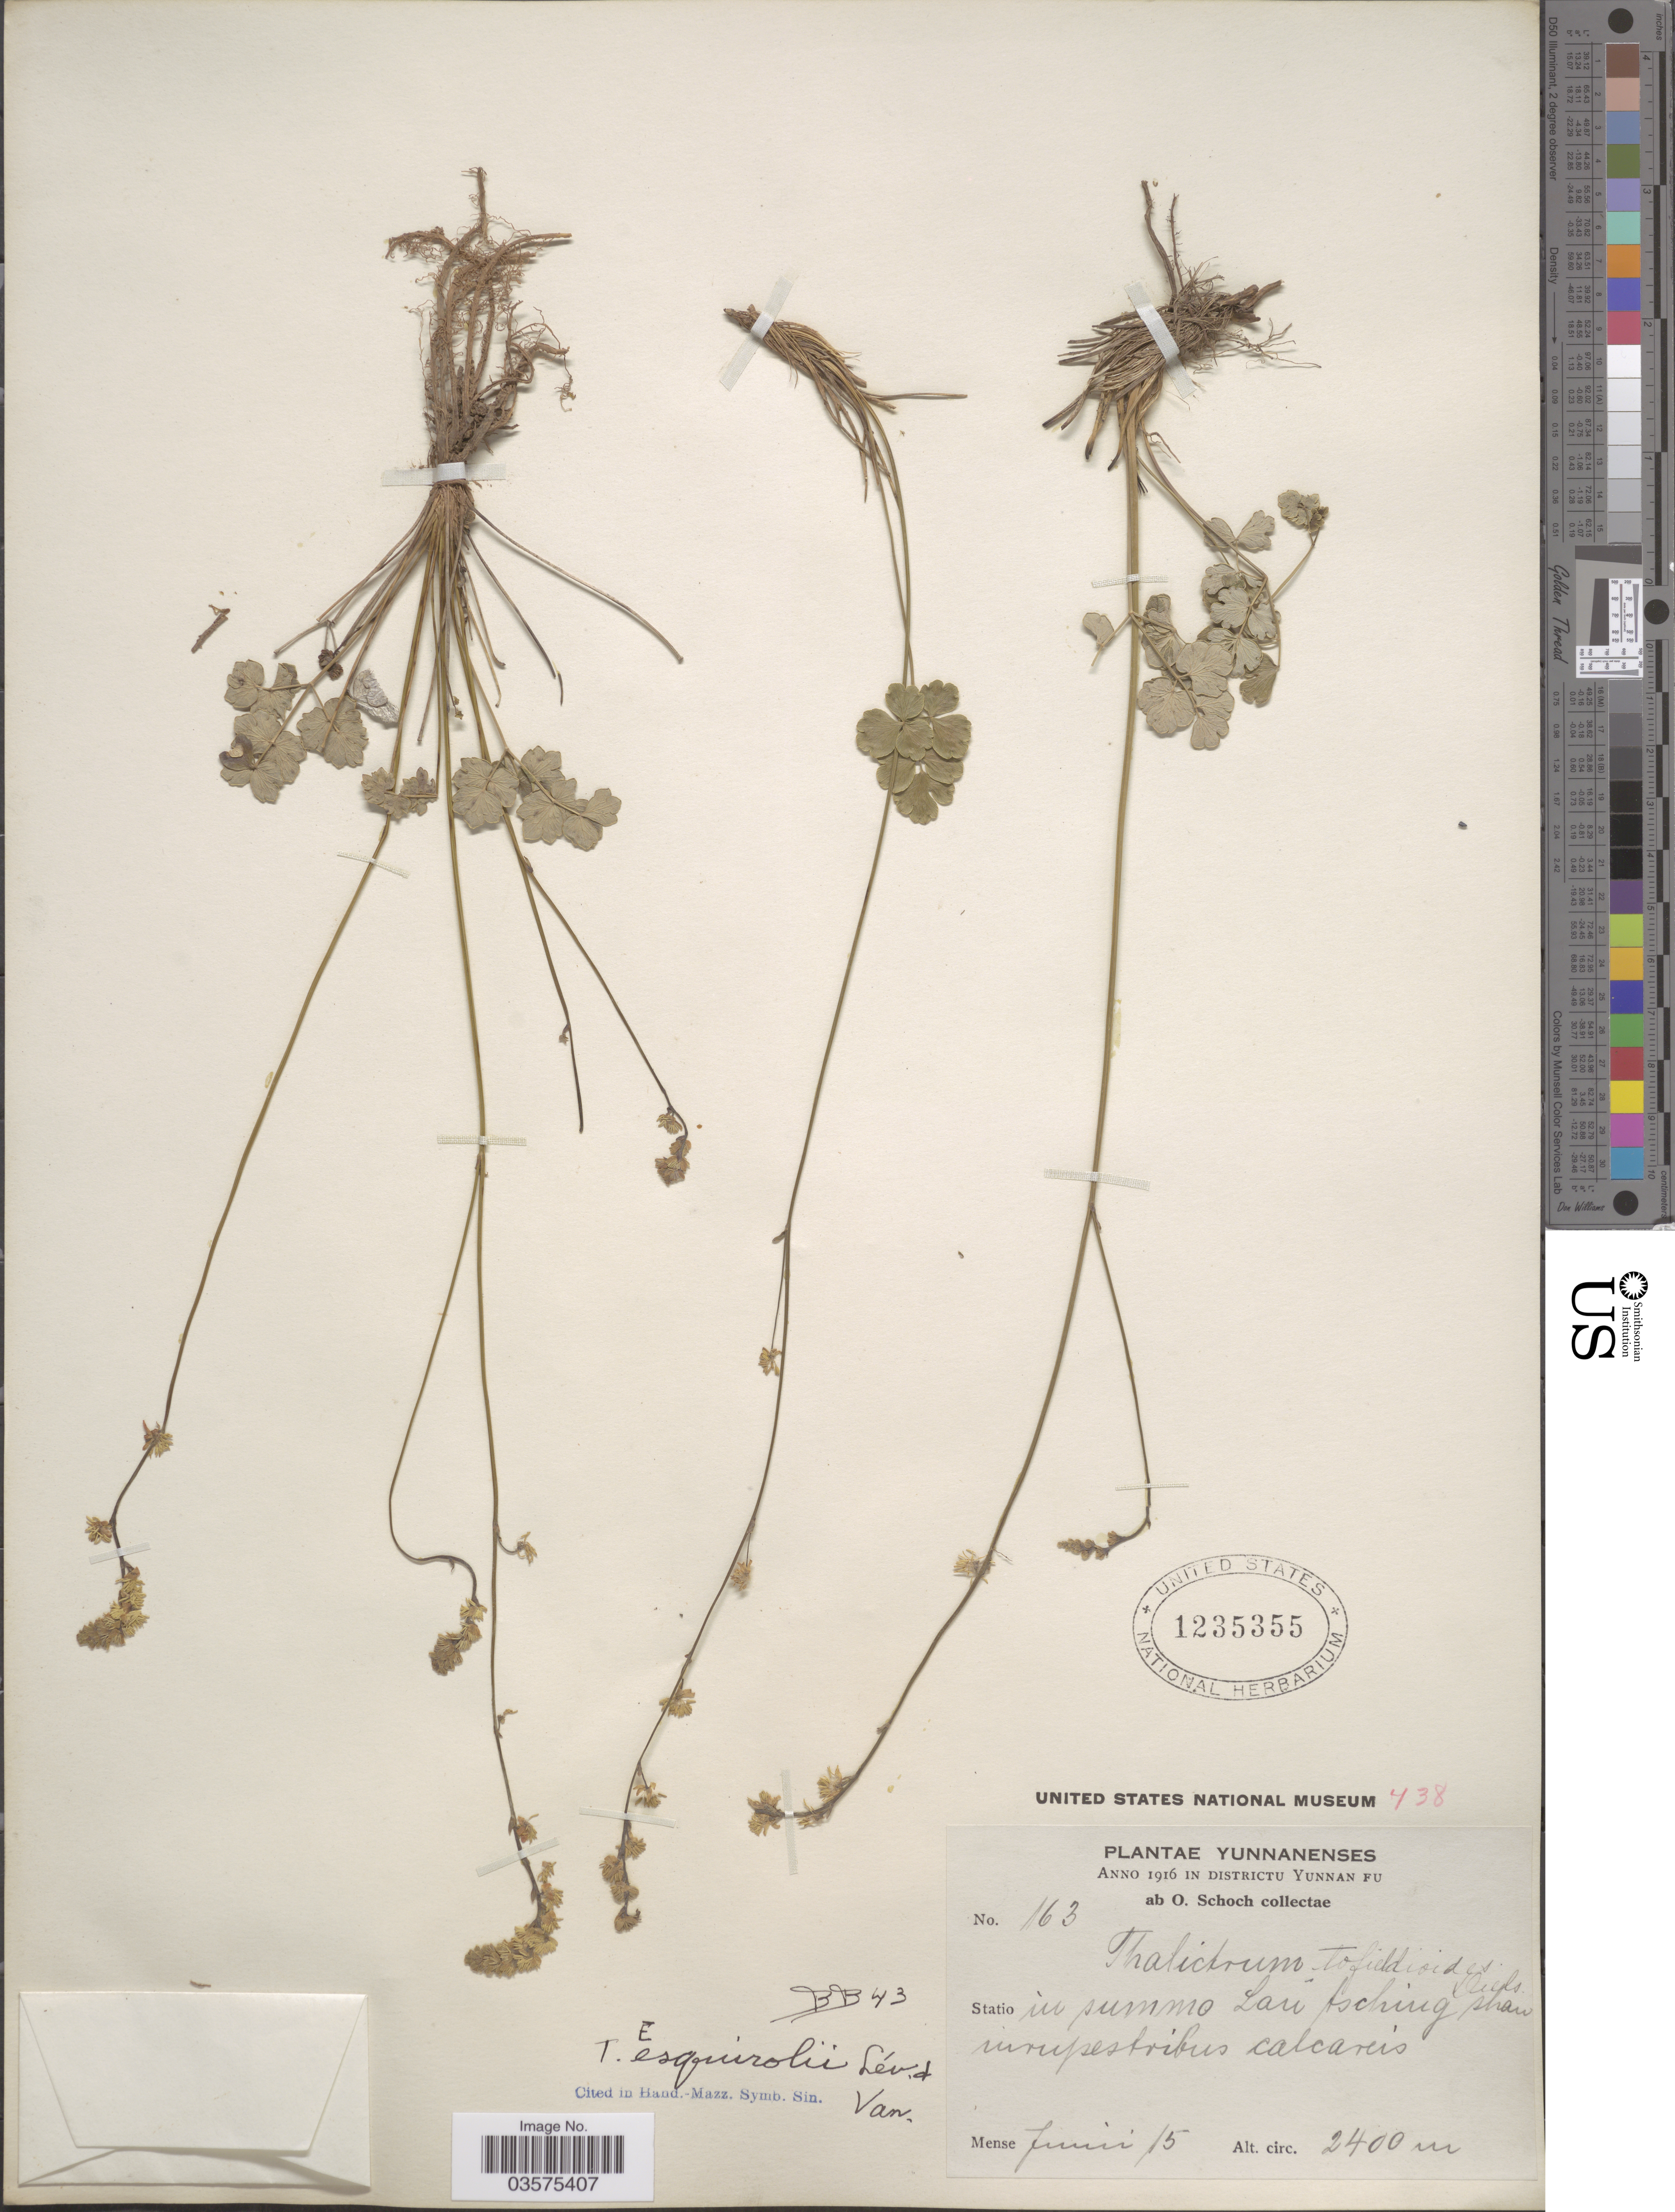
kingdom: Plantae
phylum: Tracheophyta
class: Magnoliopsida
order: Ranunculales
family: Ranunculaceae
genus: Thalictrum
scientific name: Thalictrum esquirolii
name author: H. Lév. & Vaniot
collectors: O. Schoch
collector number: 163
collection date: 1916-06-15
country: China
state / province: Yunnan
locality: Districtu Yunnan Fu. Statio in summo Lau Tsching [interpreted] shan.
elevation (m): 2400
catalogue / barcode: US 1235355